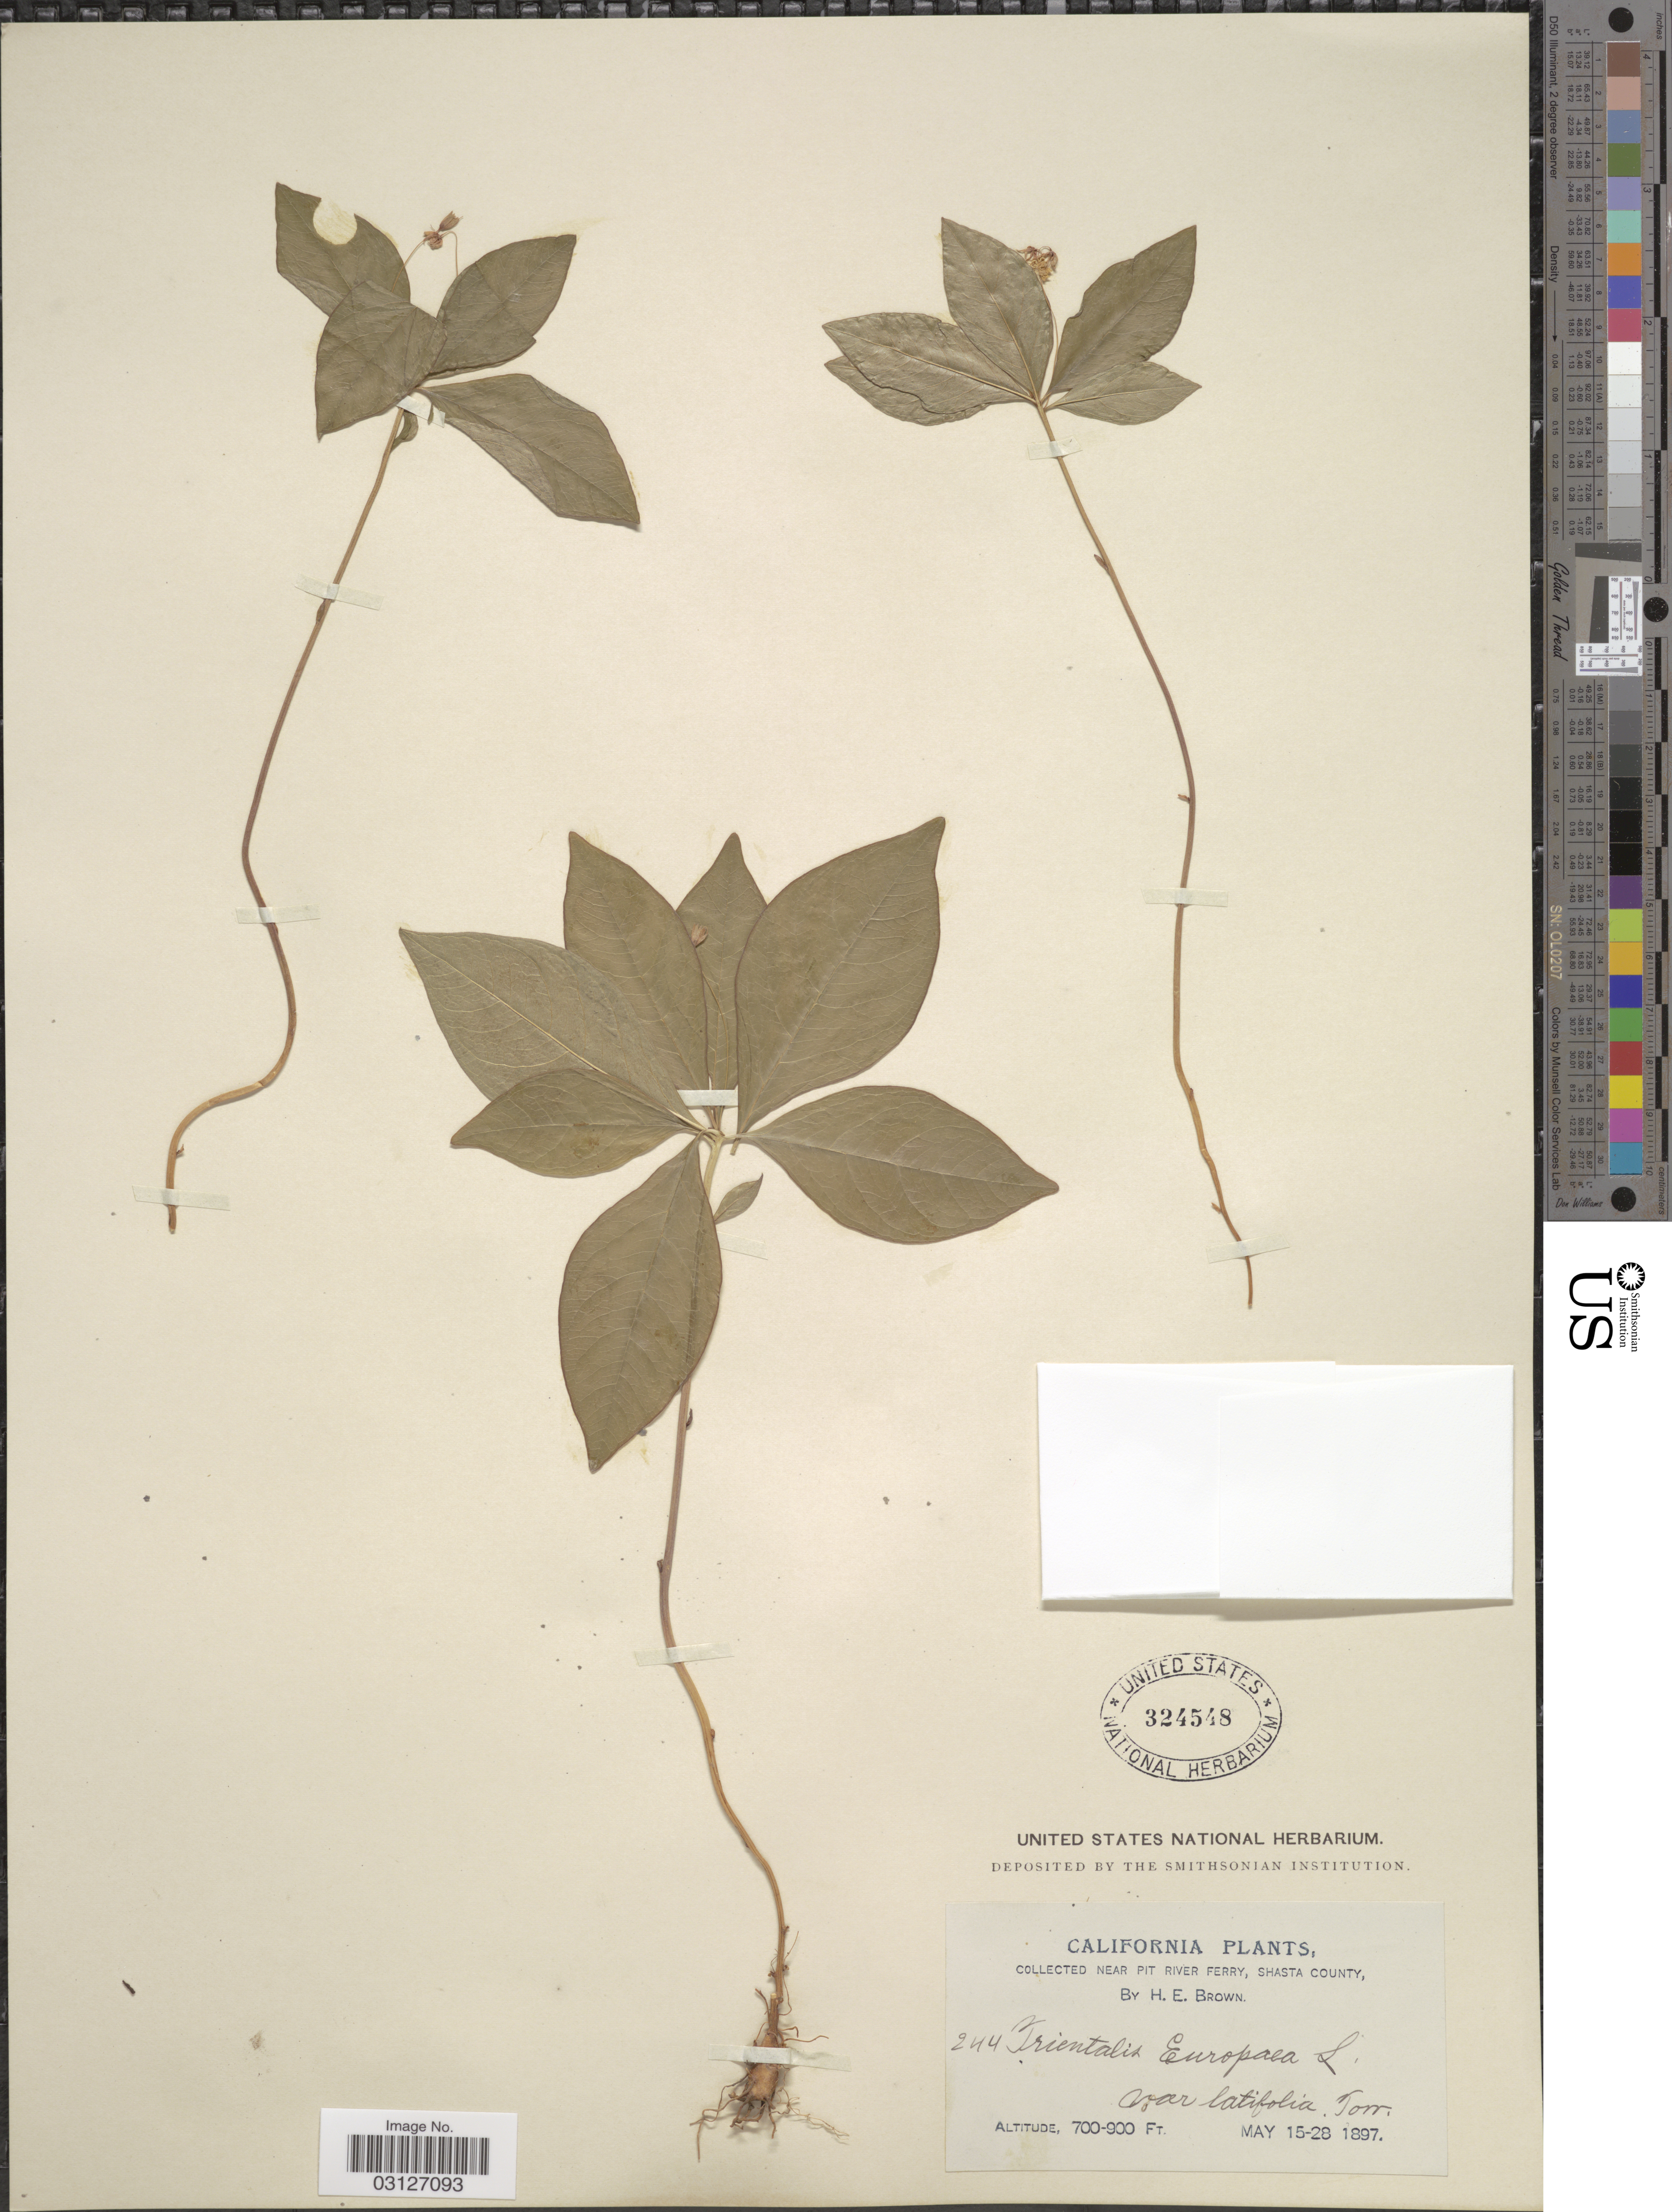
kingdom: Plantae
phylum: Tracheophyta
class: Magnoliopsida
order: Ericales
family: Primulaceae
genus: Trientalis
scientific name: Trientalis latifolia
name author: Hook.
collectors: H. E. Brown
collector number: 244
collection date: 1897-05-15/1897-05-28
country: United States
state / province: California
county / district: Shasta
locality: Near Pit River Ferry, Shasta County.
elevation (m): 213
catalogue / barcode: US 324548